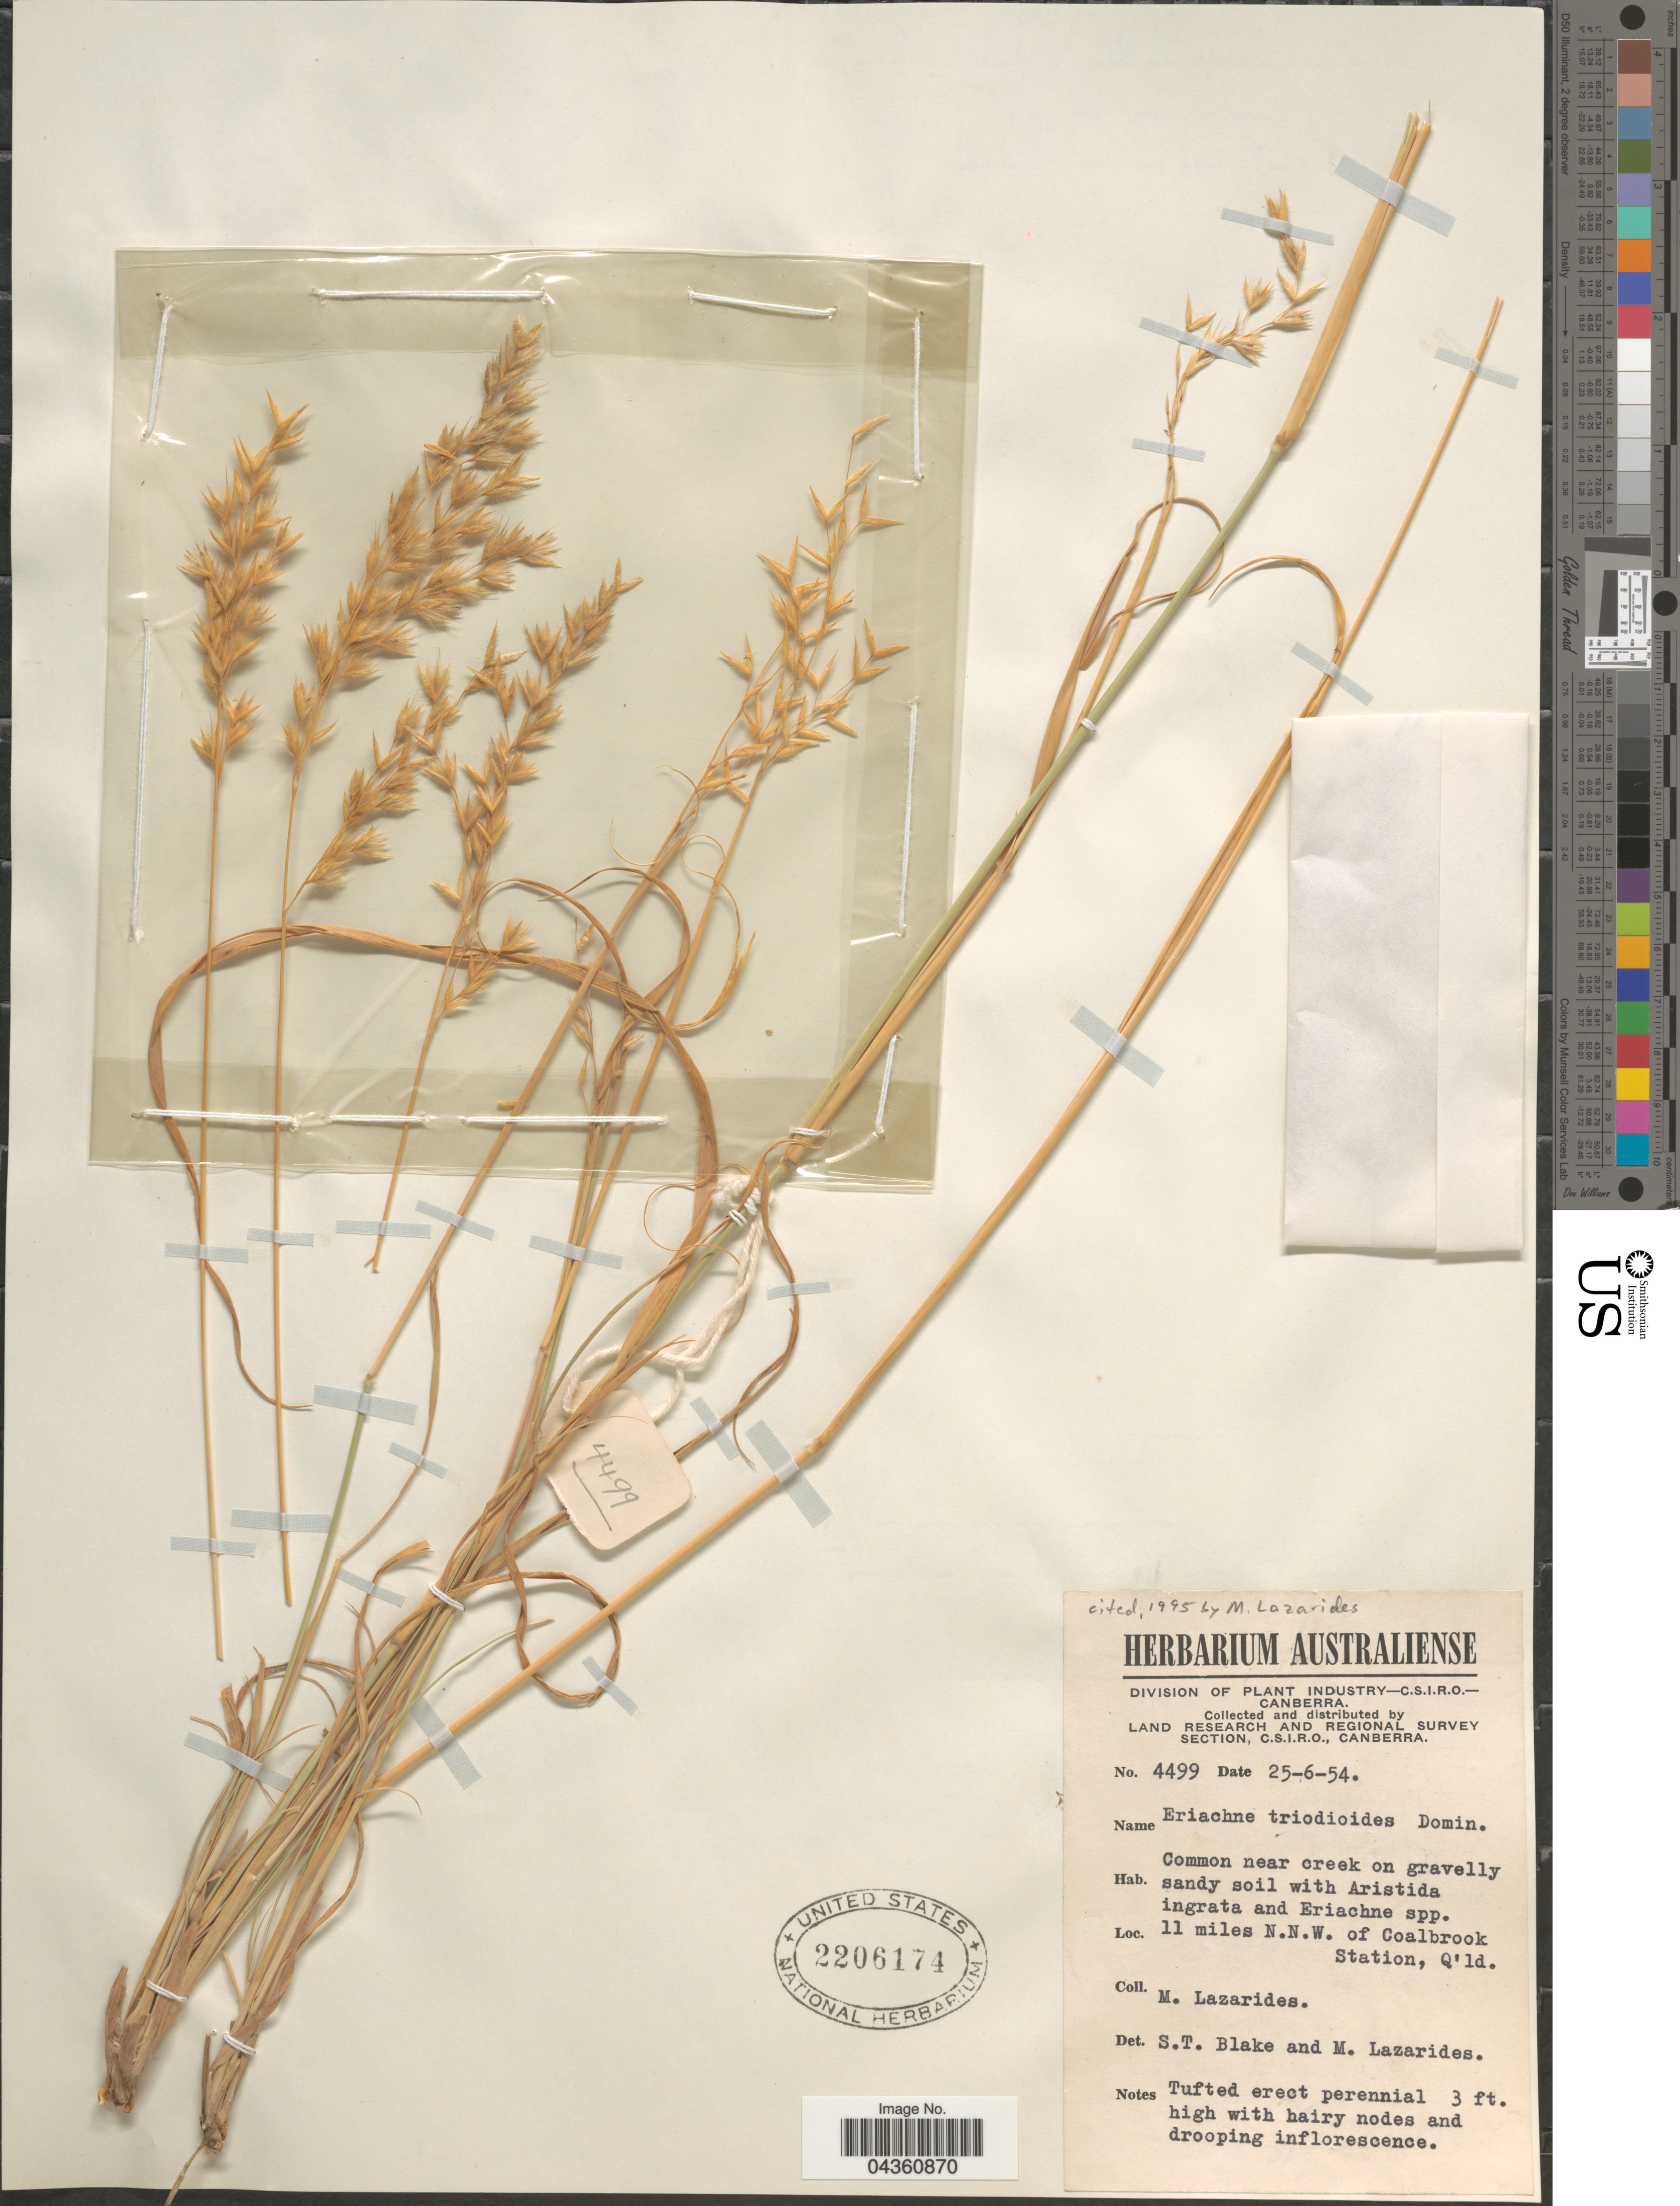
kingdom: Plantae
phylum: Tracheophyta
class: Liliopsida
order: Poales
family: Poaceae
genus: Eriachne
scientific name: Eriachne triodioides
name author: Domin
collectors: M. Lazarides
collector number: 4499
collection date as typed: Transcribed d/m/y: 25/6/54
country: Australia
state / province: Queensland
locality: Land Research and Regional Survey Section. 11 miles N.N.W. of Coalbrook Station.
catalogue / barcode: US 2206174